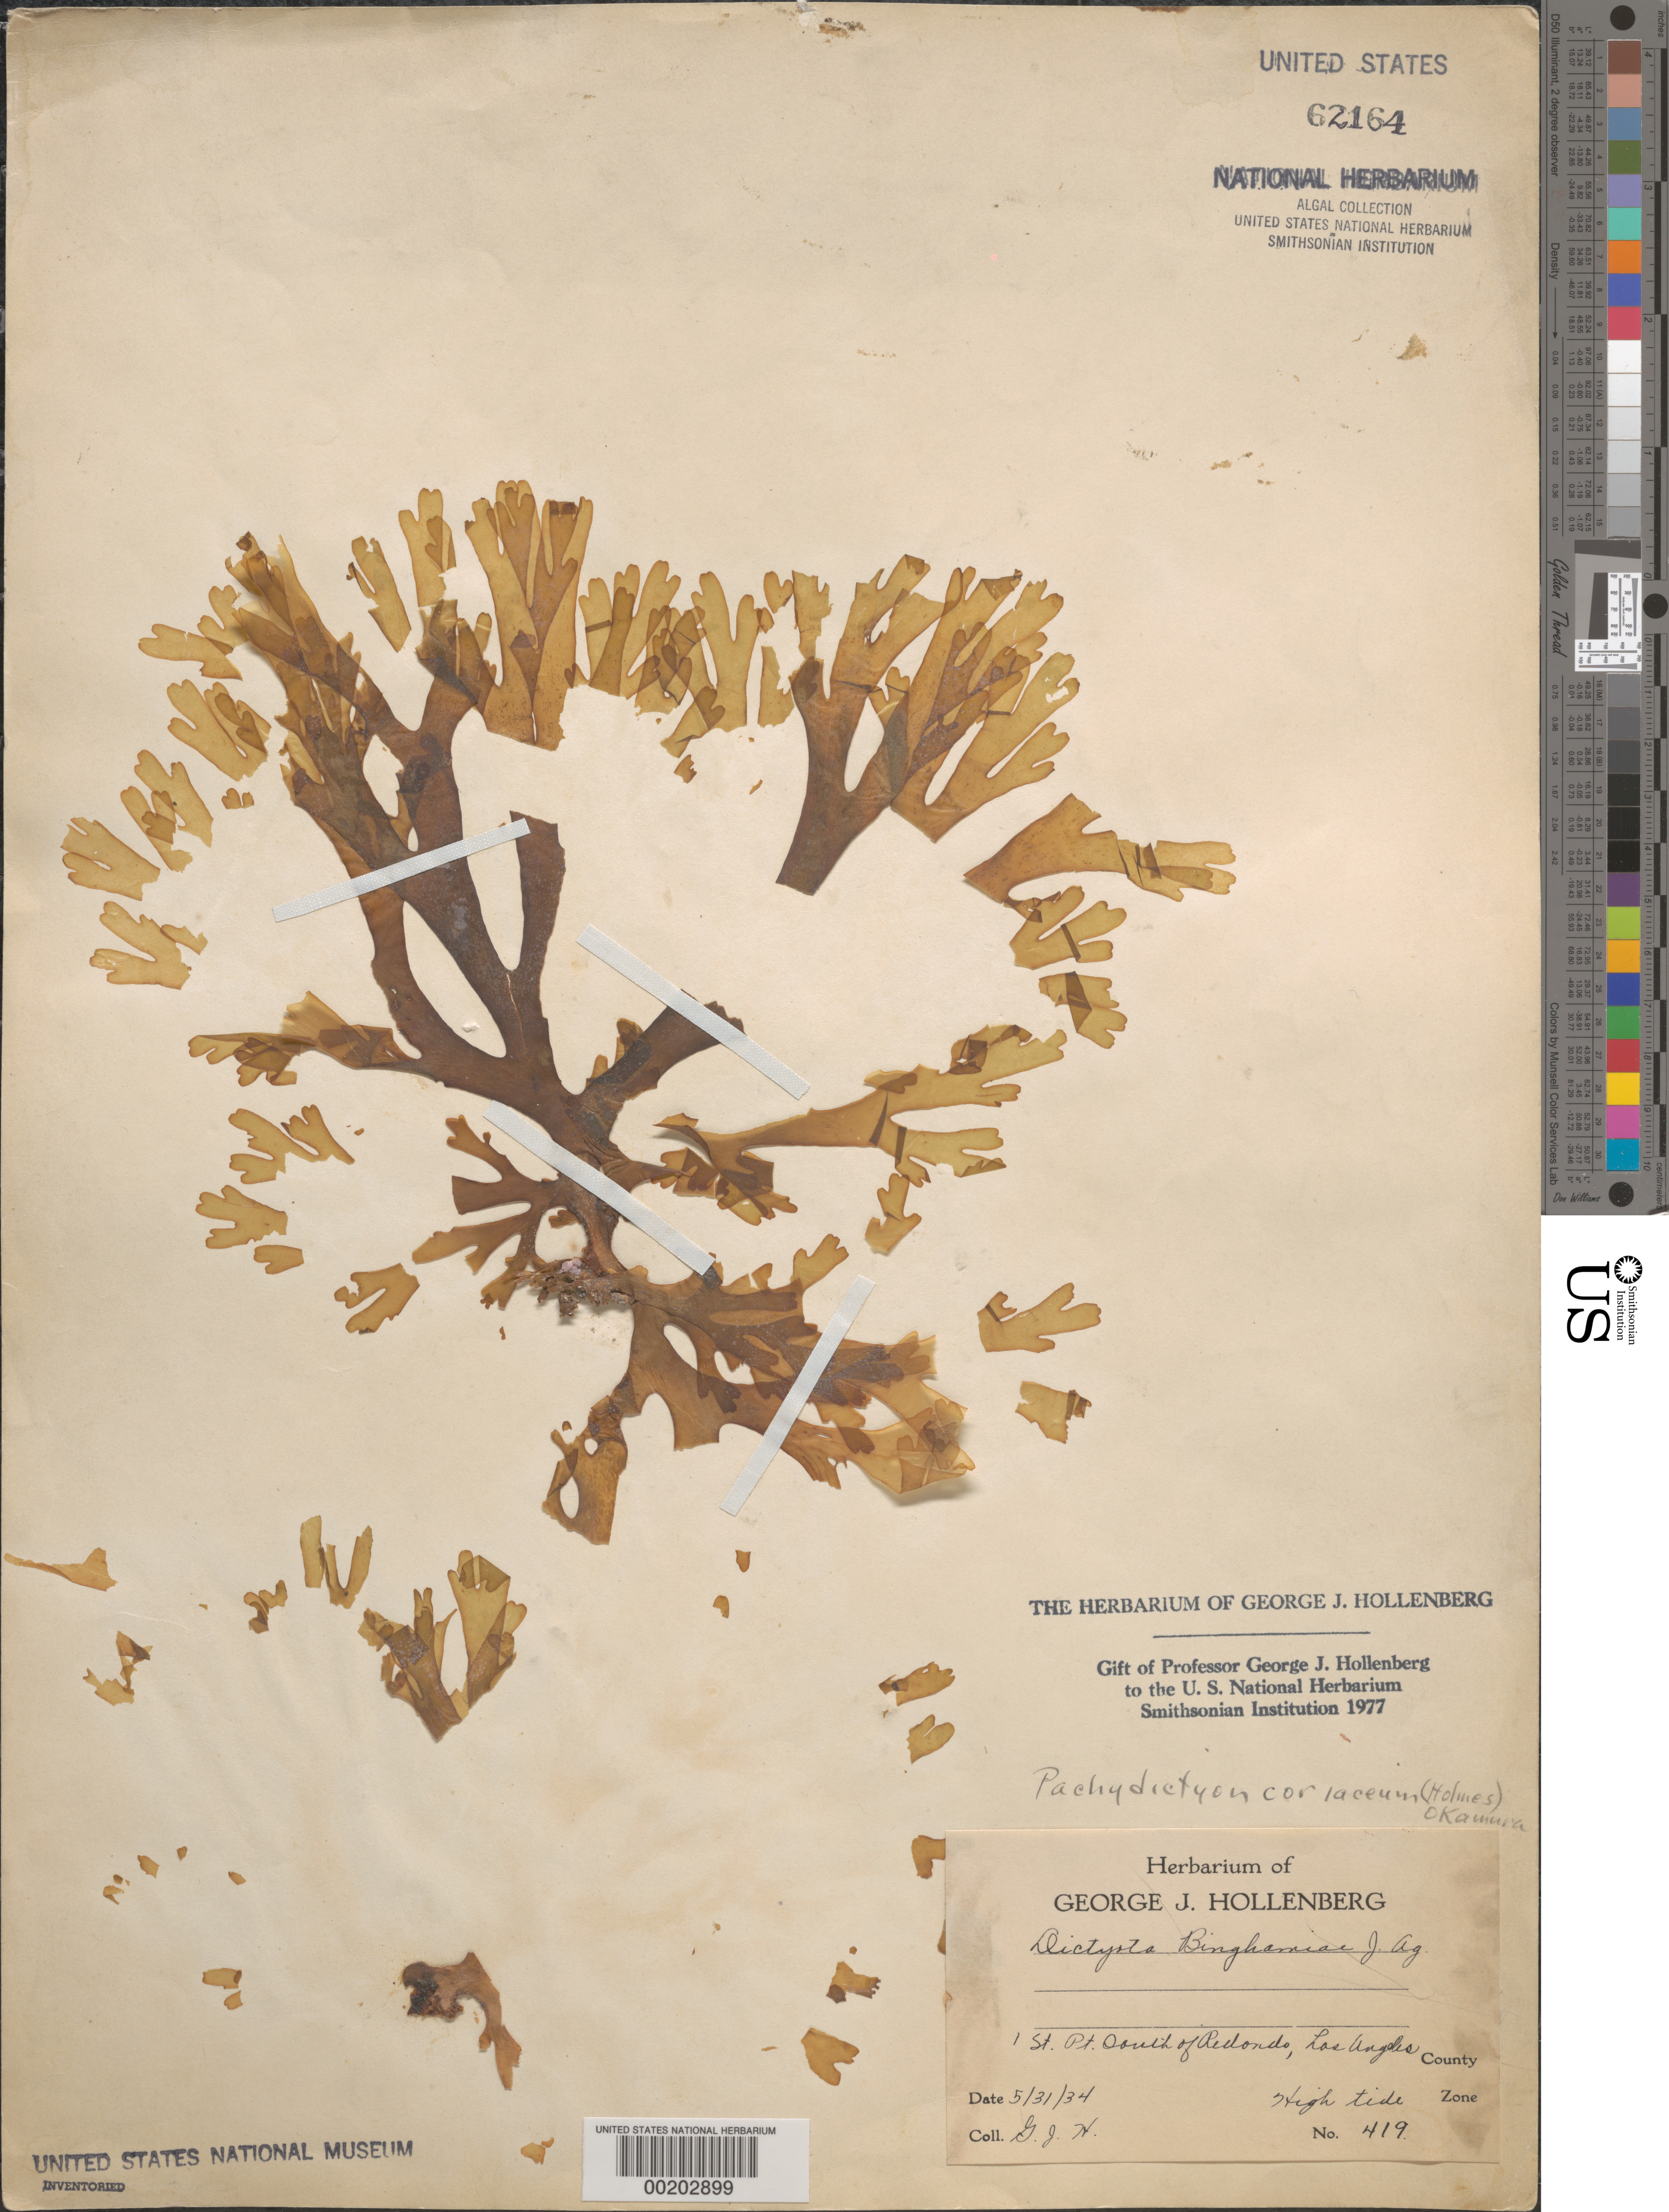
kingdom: Chromista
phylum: Ochrophyta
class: Phaeophyceae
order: Dictyotales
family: Dictyotaceae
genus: Pachydictyon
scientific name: Pachydictyon coriaceum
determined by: Hollenberg, George J.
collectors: G. Hollenberg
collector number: GJH 419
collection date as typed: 31 May 1934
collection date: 1934-05-31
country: United States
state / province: California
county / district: Los Angeles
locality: Point south of Redondo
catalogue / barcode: US 62164